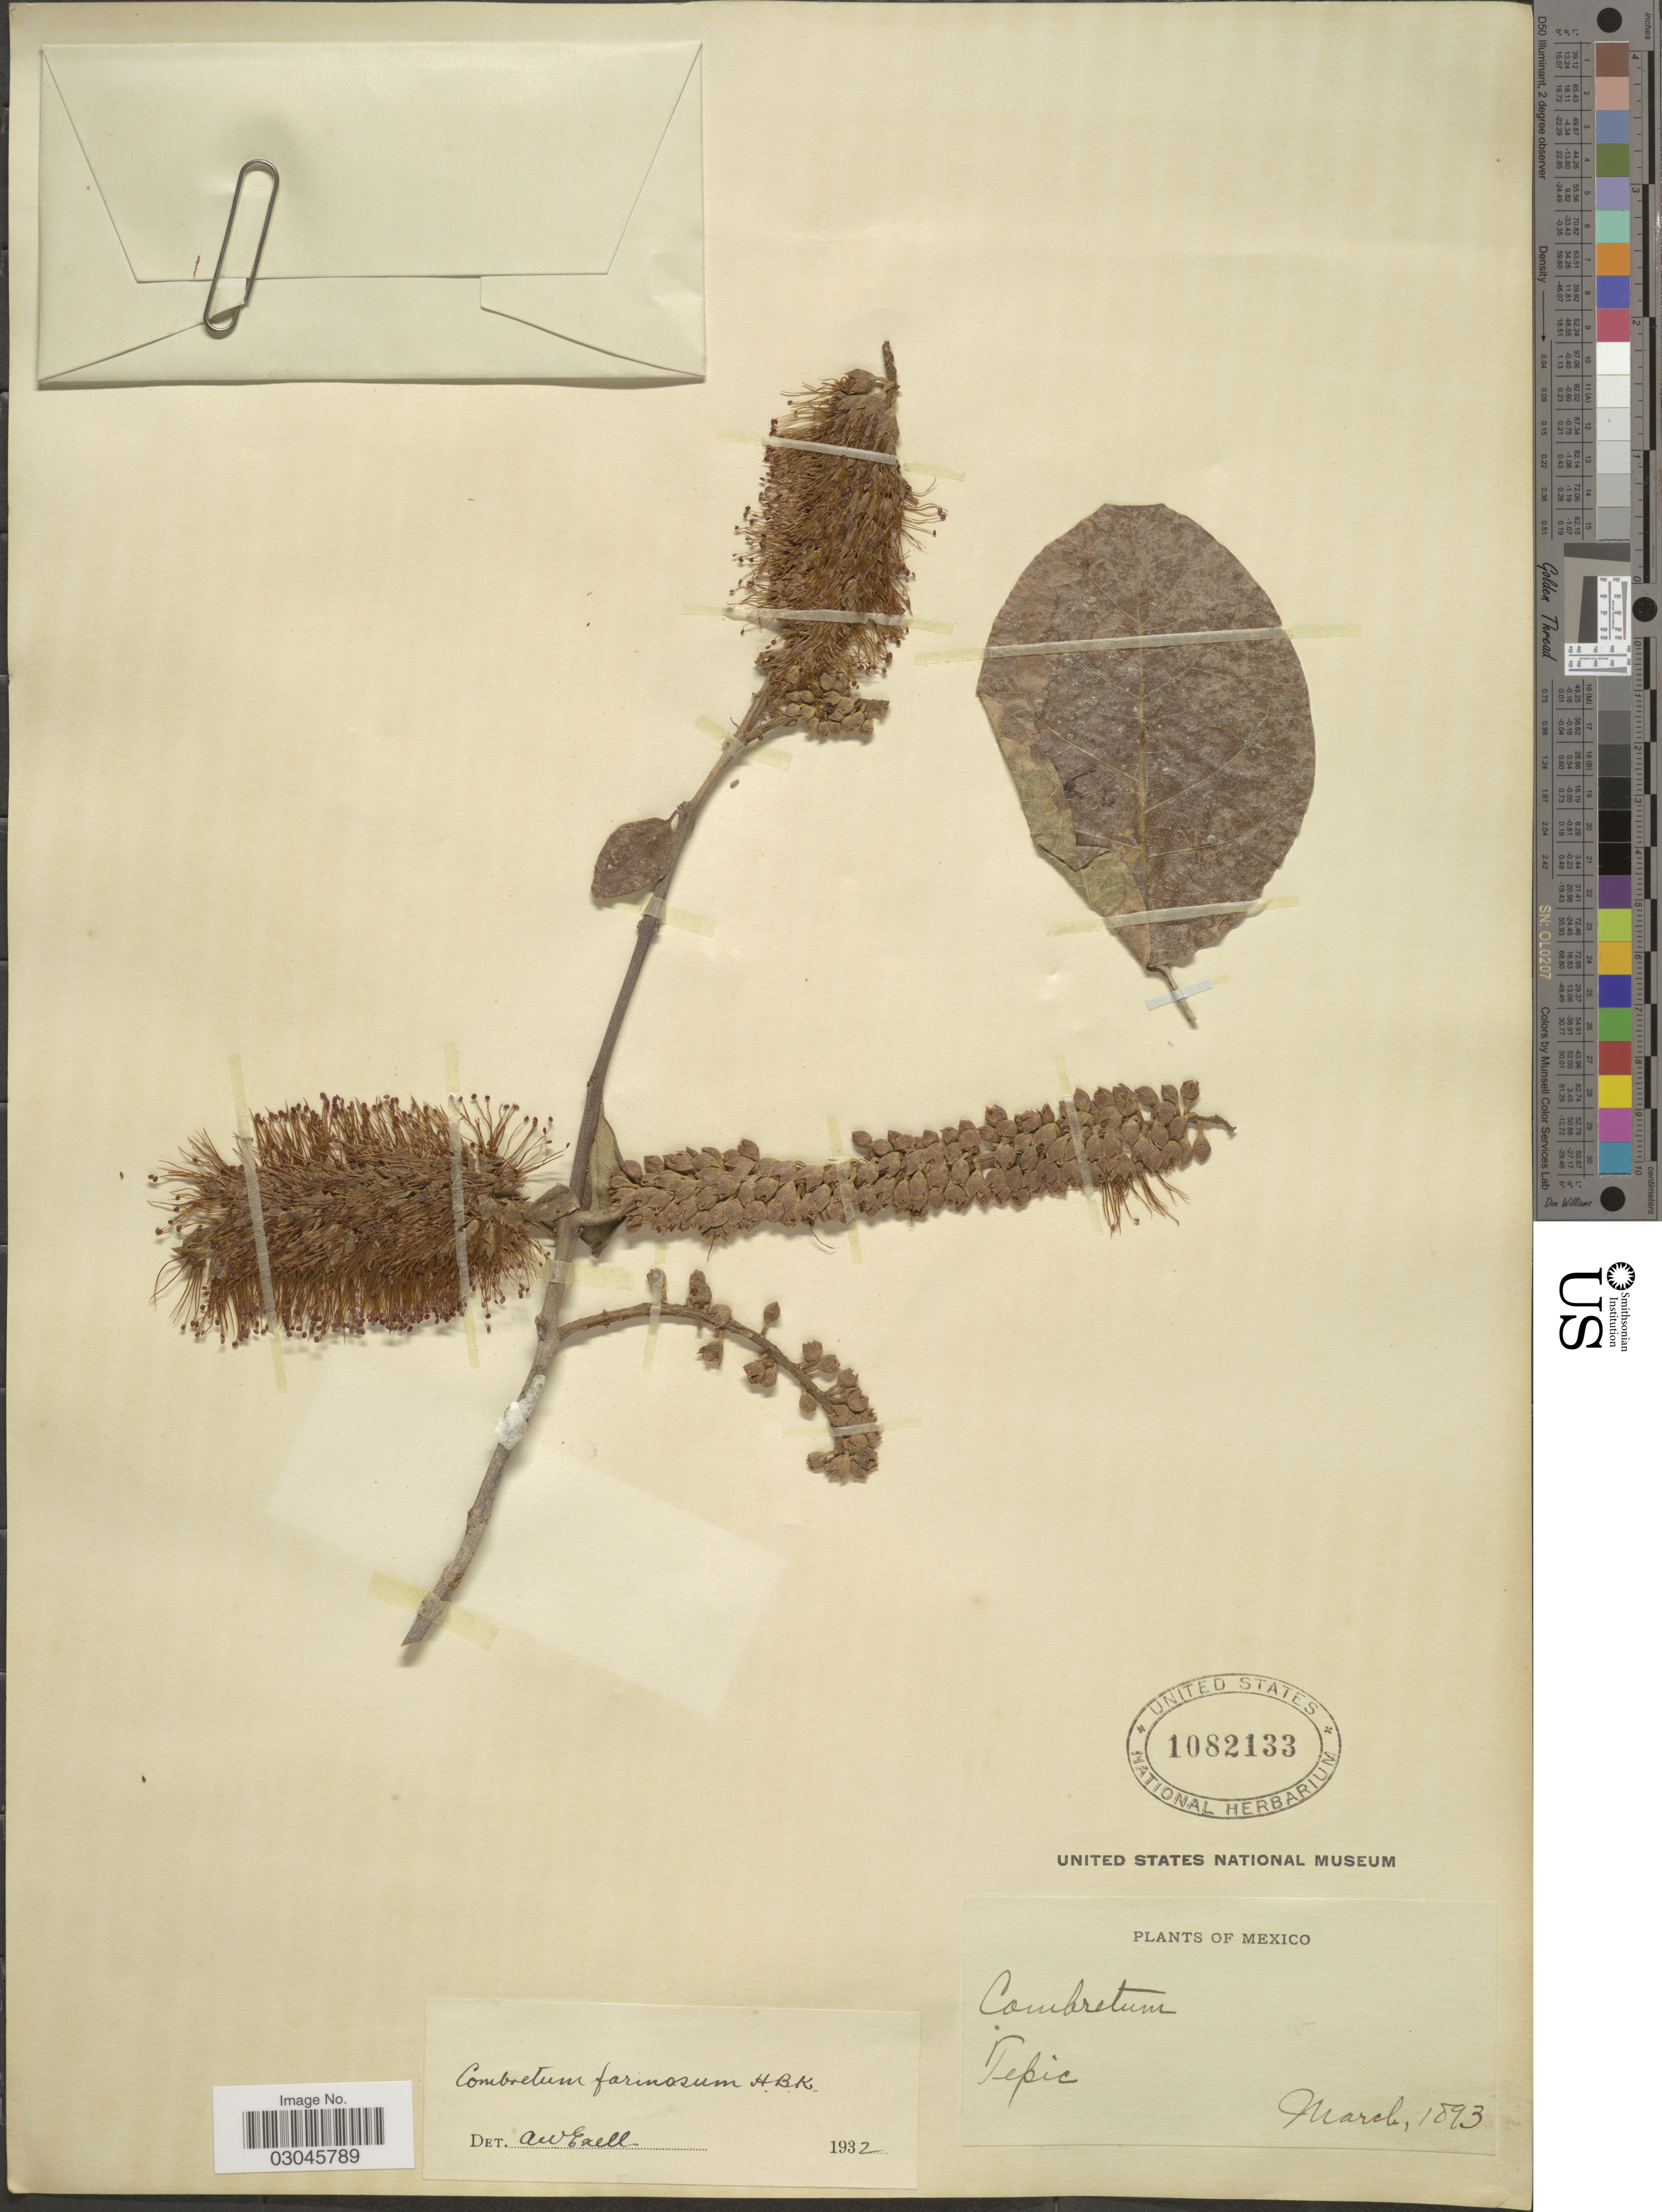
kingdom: Plantae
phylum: Tracheophyta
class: Magnoliopsida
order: Myrtales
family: Combretaceae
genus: Combretum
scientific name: Combretum fruticosum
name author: (Loefl.) Stuntz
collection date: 1893-03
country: Mexico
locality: Tepic.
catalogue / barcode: US 1082133